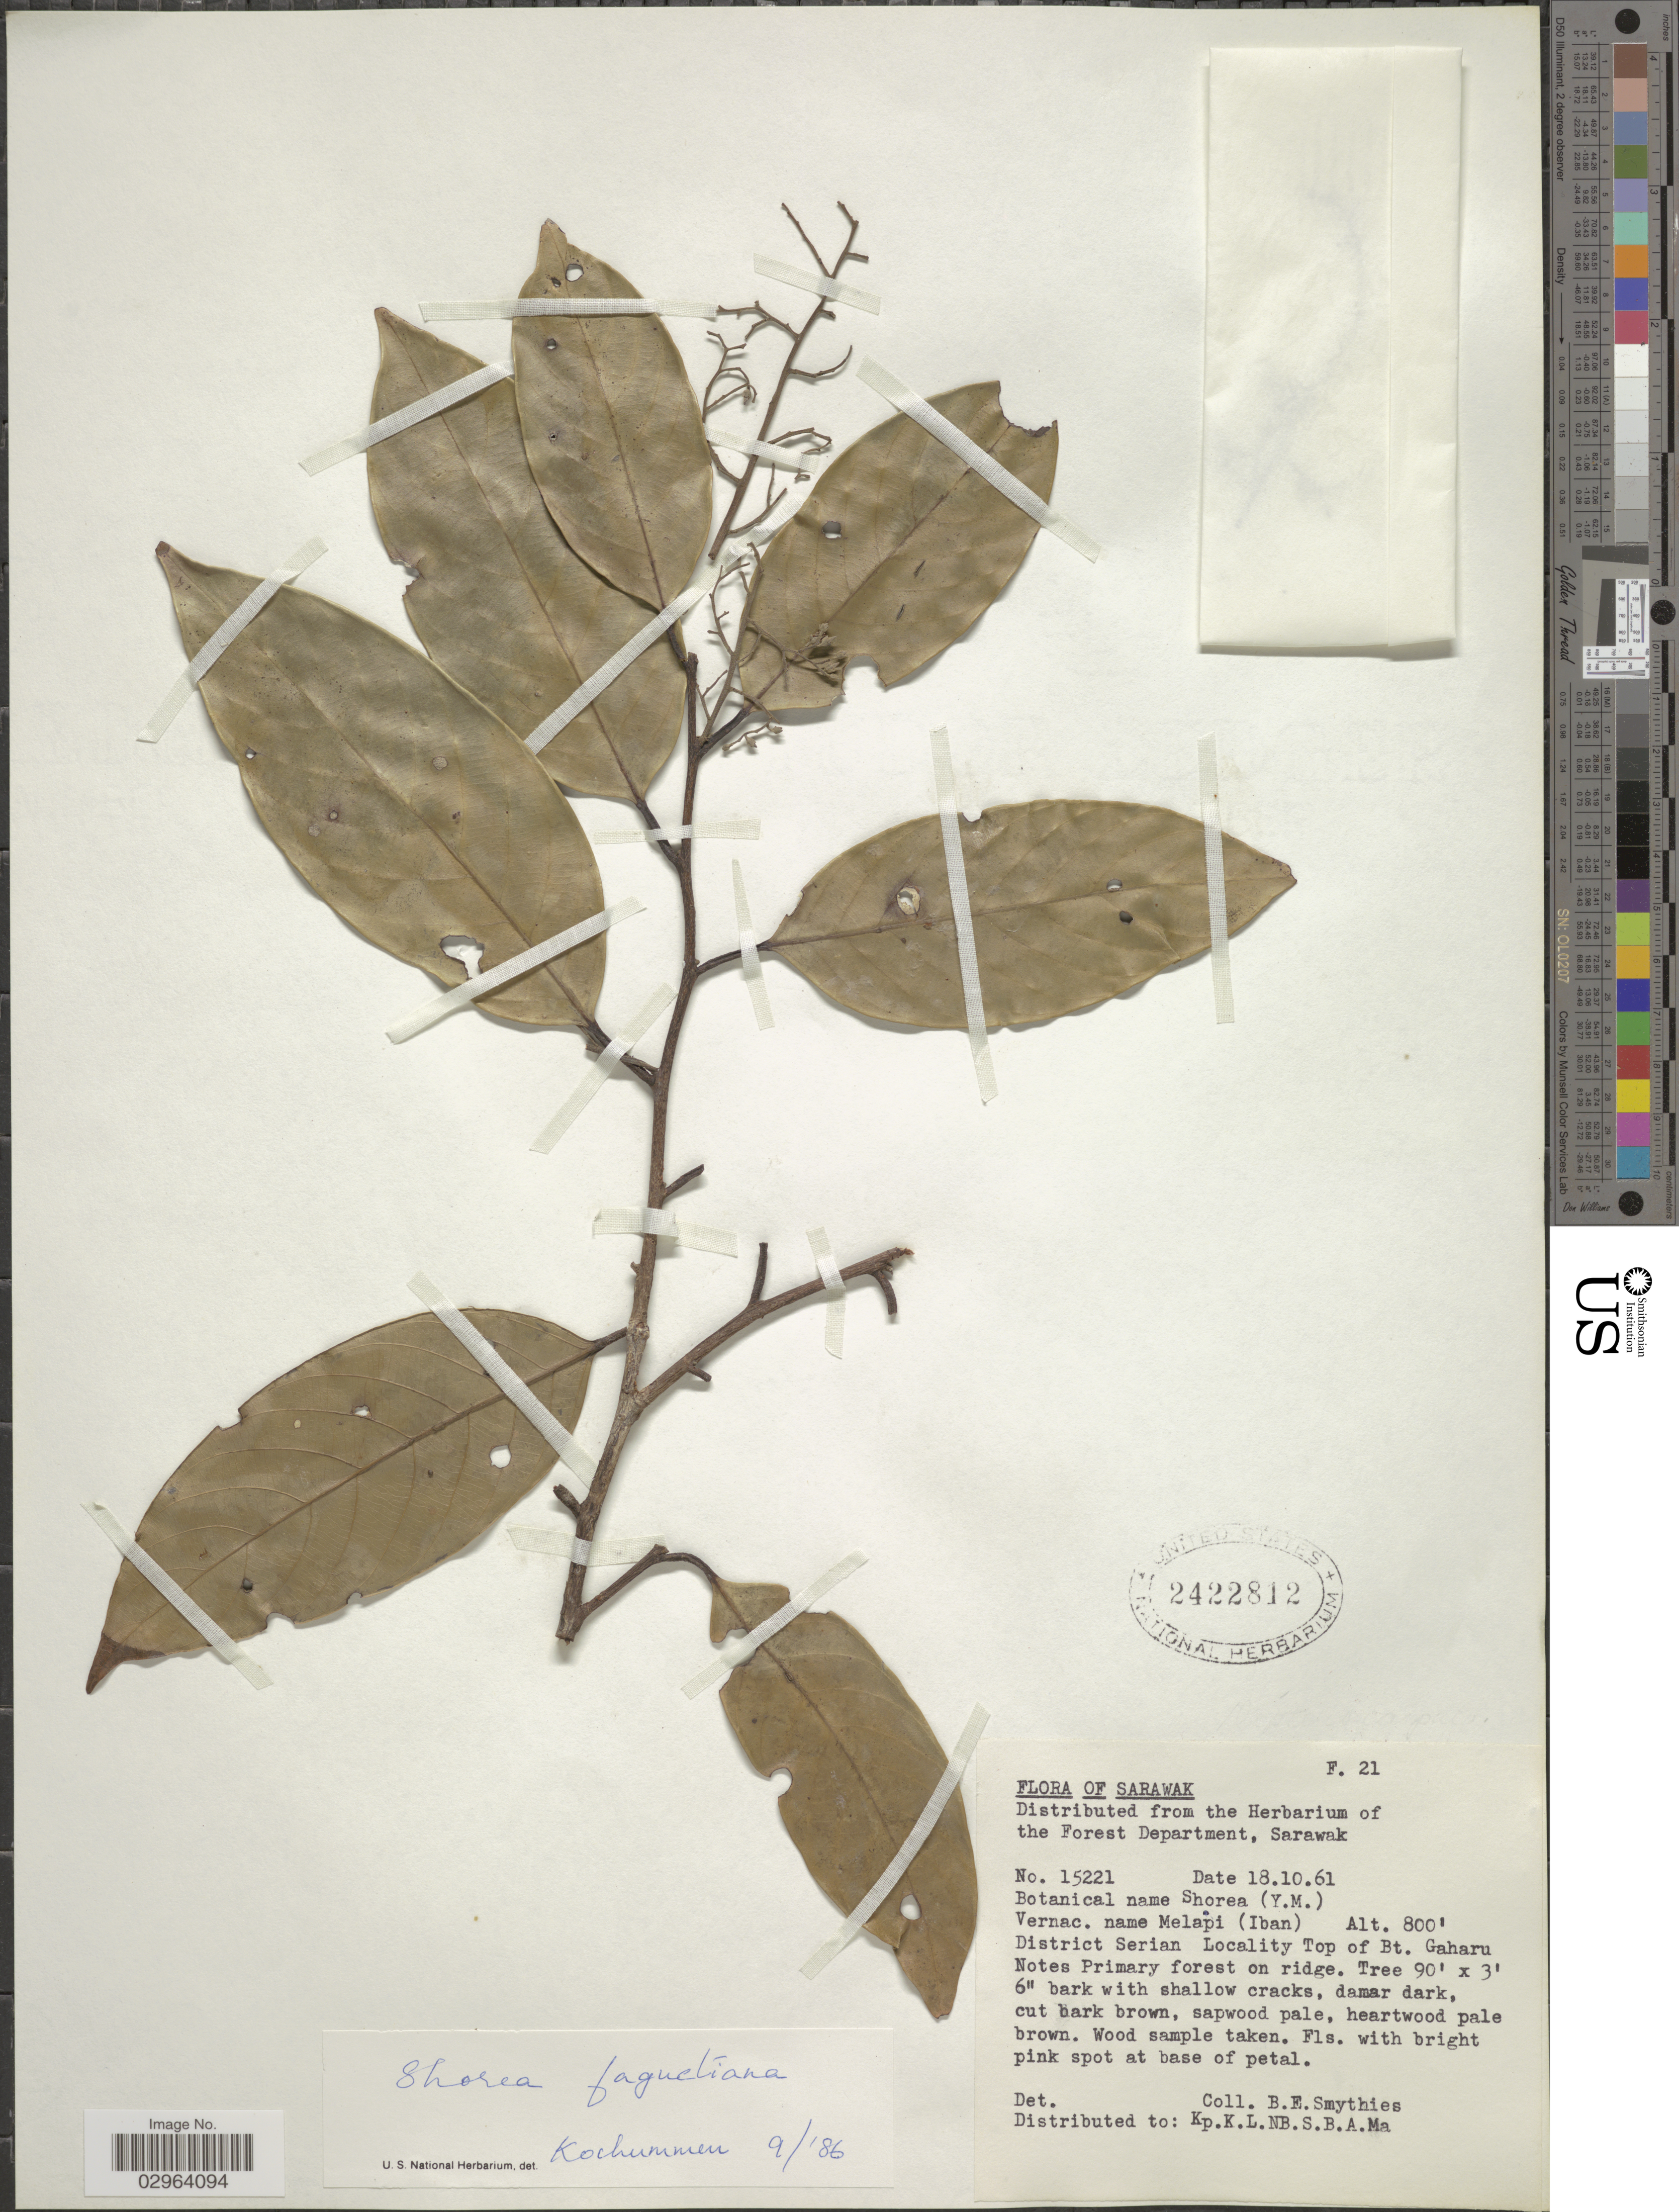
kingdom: Plantae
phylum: Tracheophyta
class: Magnoliopsida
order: Malvales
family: Dipterocarpaceae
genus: Richetia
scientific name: Richetia faguetiana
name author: (F. Heim) P.S. Ashton & J. Heck.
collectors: B.E. Smythies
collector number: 15221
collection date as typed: Transcribed d/m/y: 18/10/61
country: Malaysia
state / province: Sarawak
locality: District Serian. Top of Bt. Gaharu.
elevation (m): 244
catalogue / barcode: US 2422812